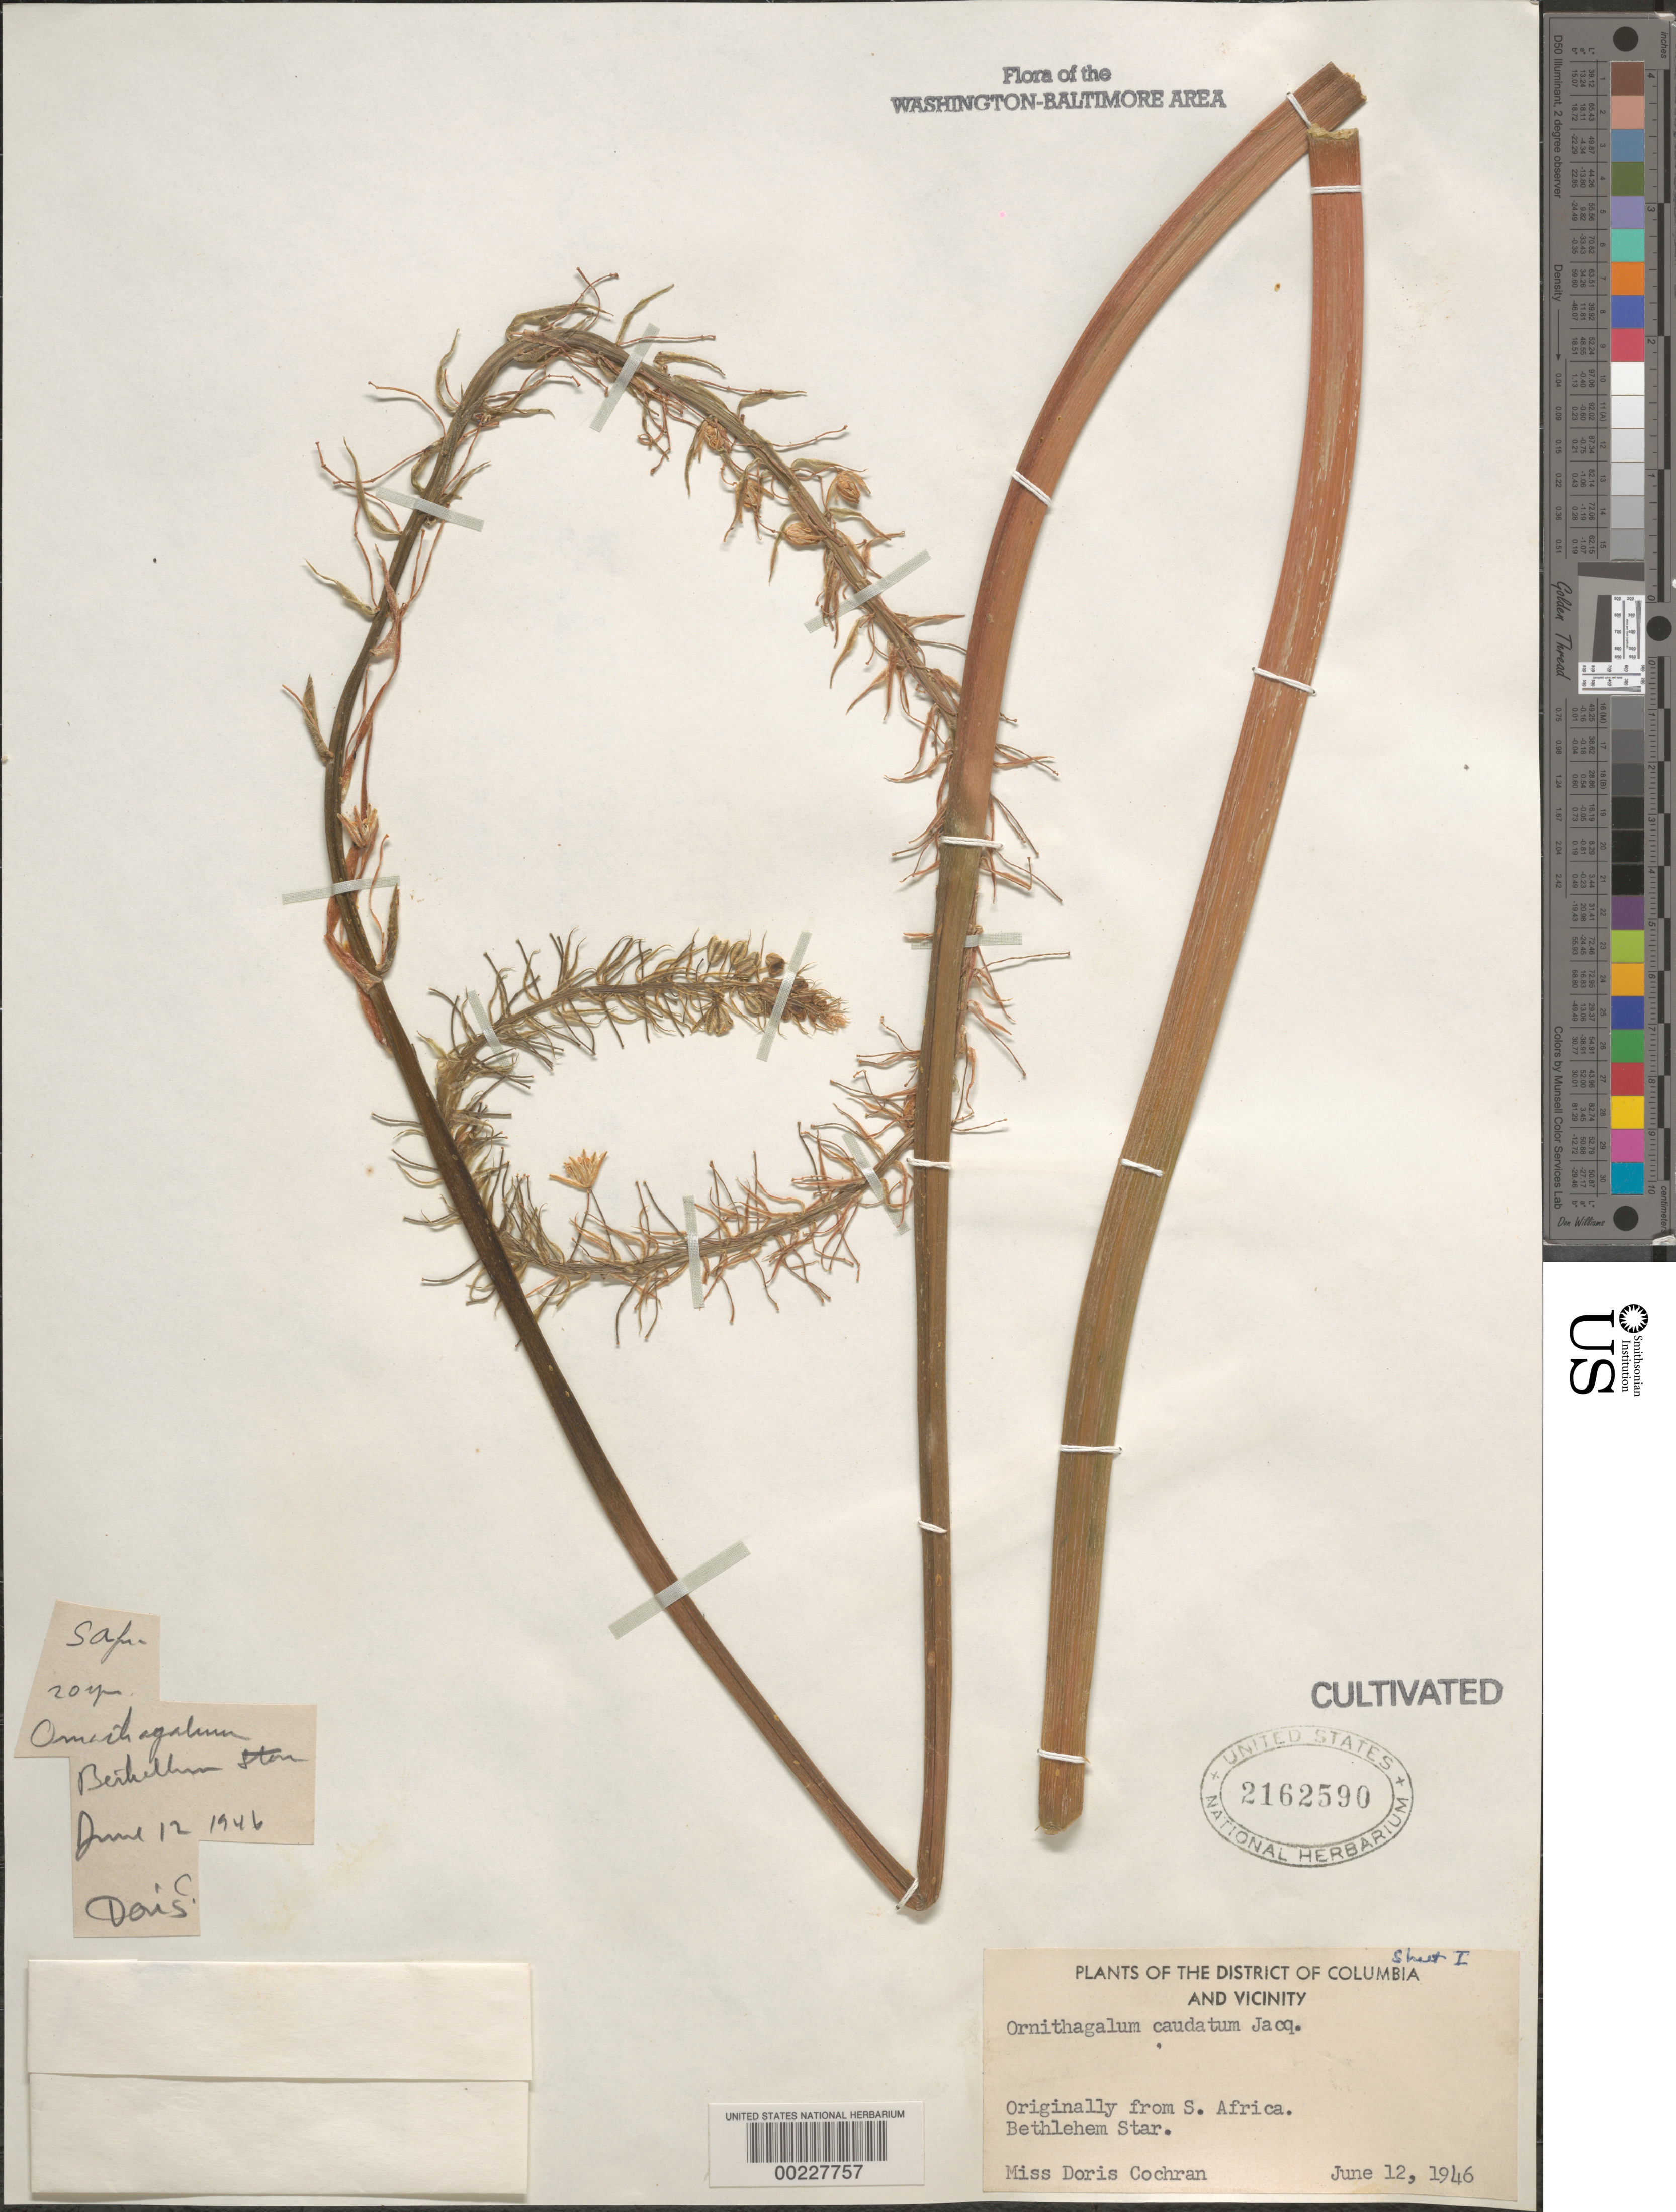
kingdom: Plantae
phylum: Tracheophyta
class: Liliopsida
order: Asparagales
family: Asparagaceae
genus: Ornithogalum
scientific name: Ornithogalum caudatum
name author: Aiton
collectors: D. M. Cochran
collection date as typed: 12 Jun 1946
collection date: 1946-06-12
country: United States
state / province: Maryland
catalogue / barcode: US 2162590